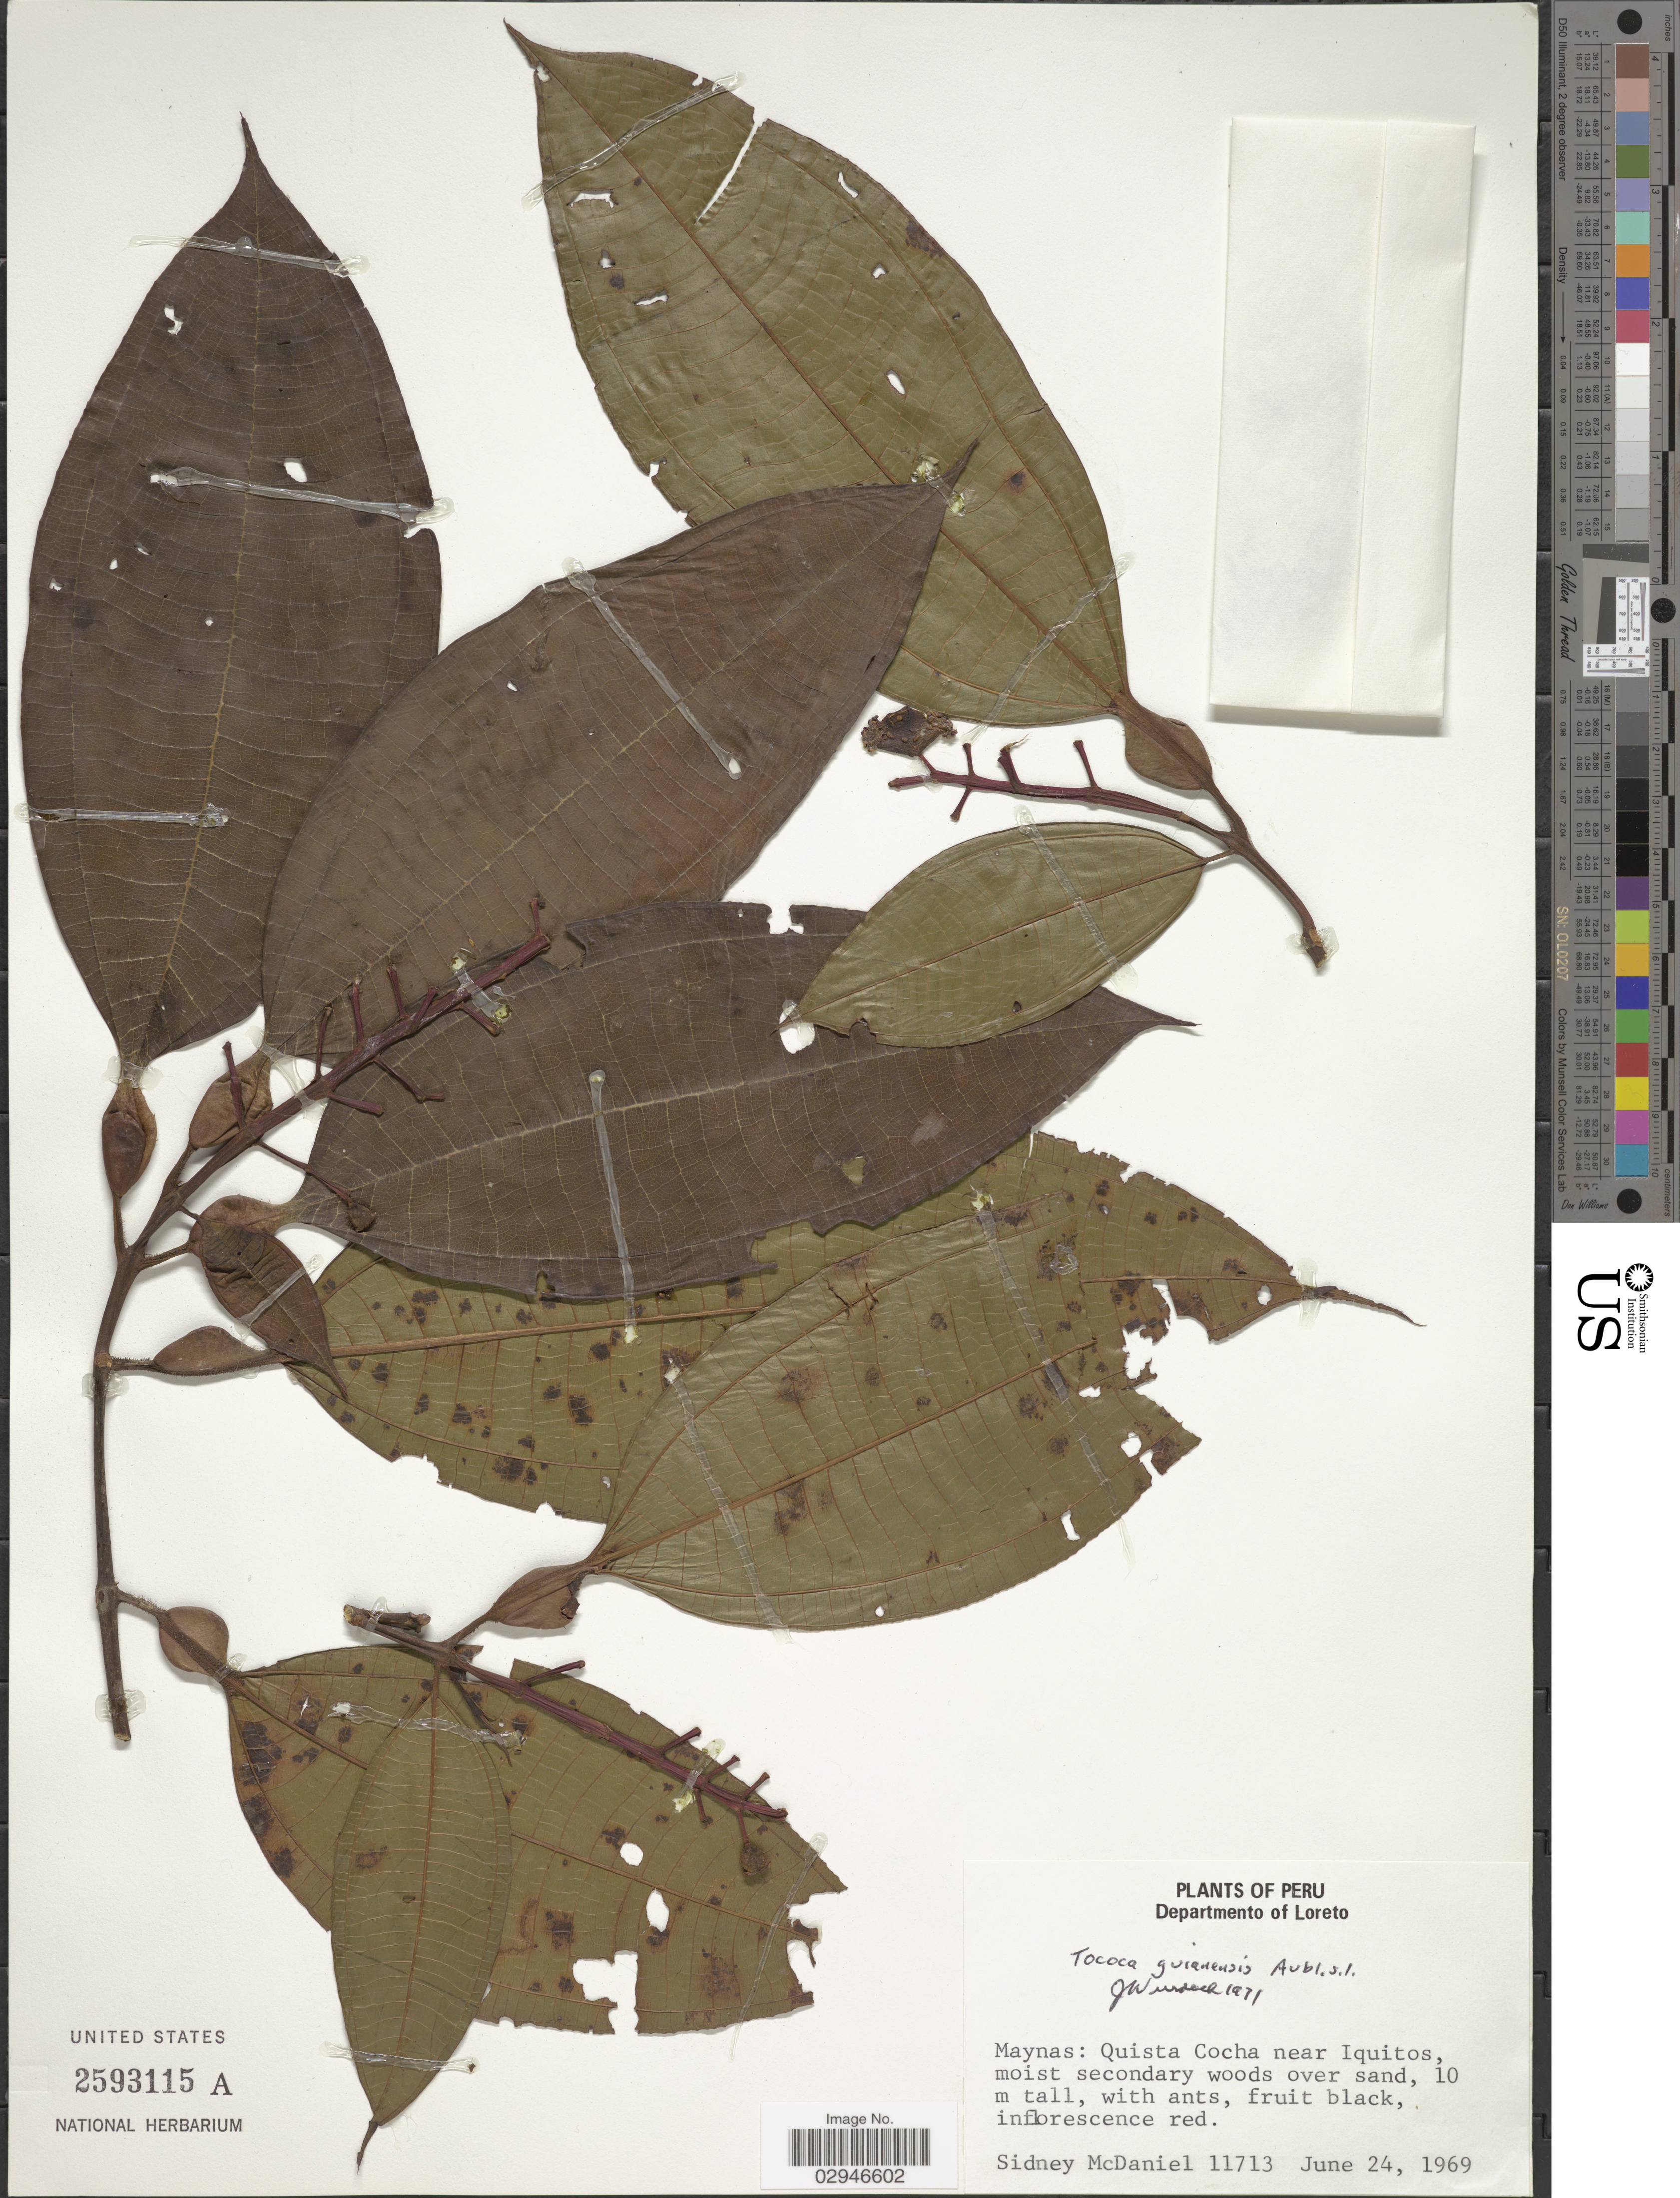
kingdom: Plantae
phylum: Tracheophyta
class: Magnoliopsida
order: Myrtales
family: Melastomataceae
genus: Tococa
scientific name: Tococa guianensis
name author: Aubl.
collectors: S. McDaniel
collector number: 11713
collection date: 1969-06-24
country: Peru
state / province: Loreto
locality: Departmento of Loreto, Maynas, Quista Cocha near Iquitos.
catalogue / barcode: US 2593115A